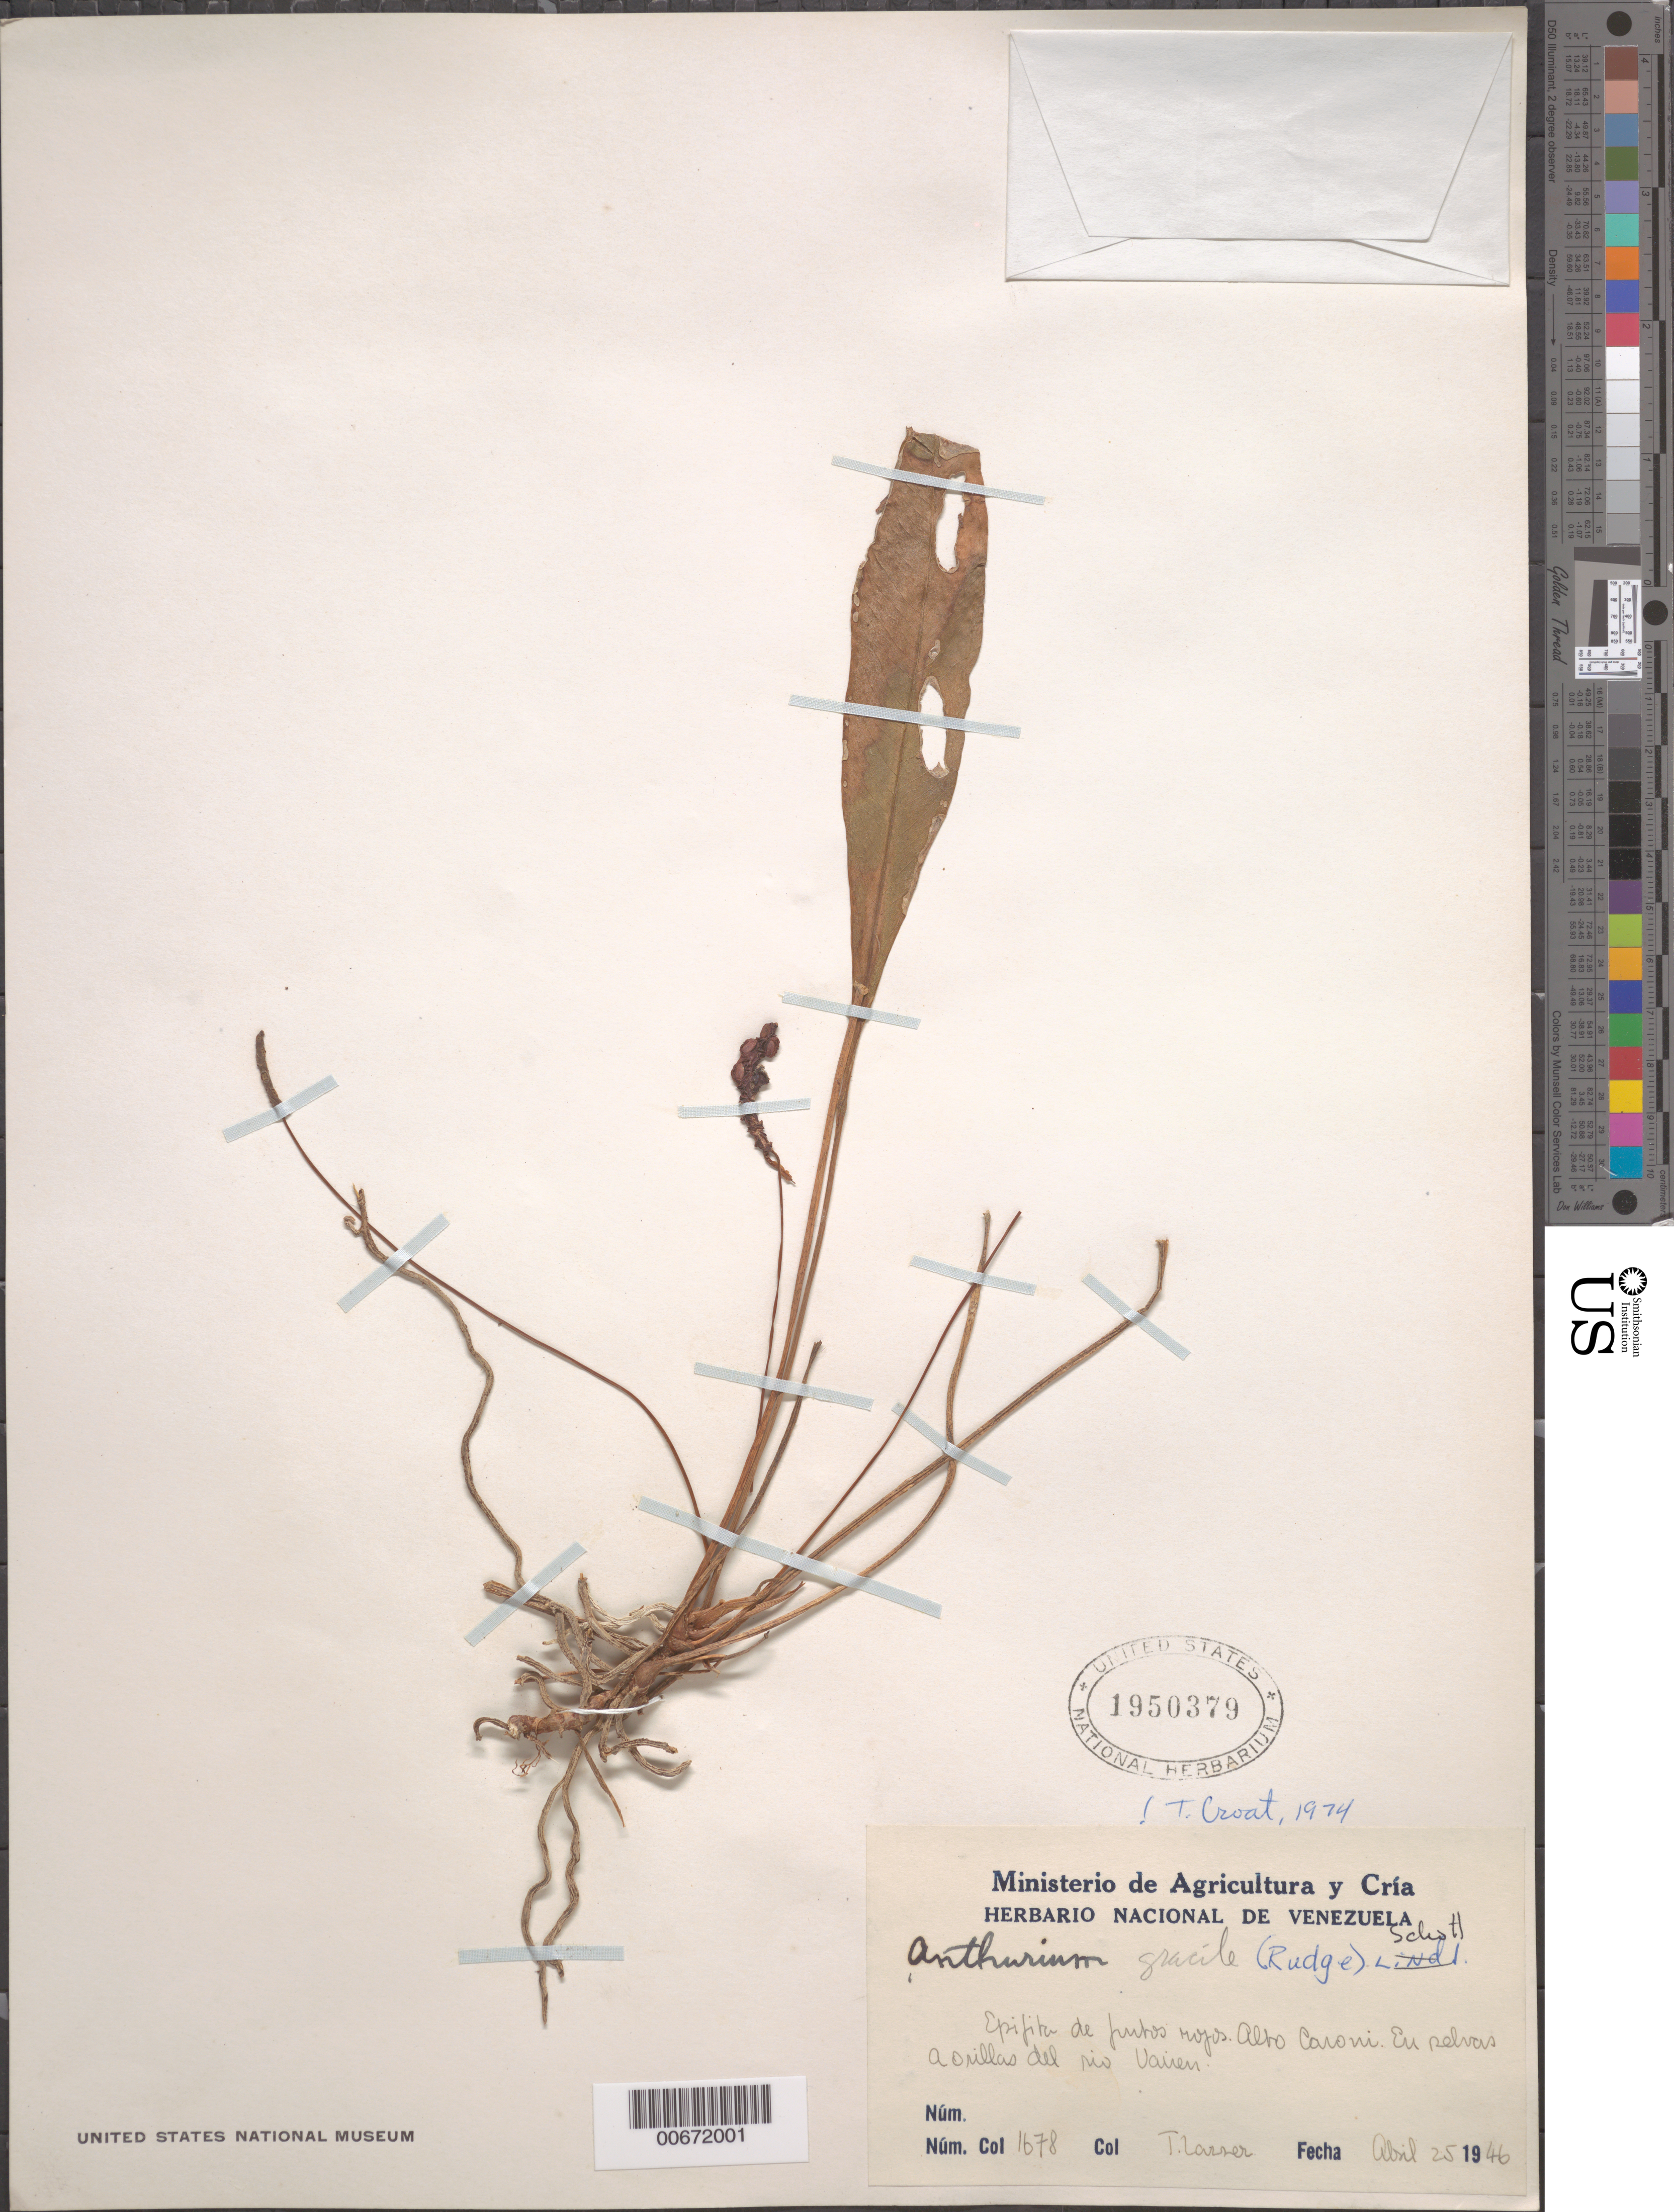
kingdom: Plantae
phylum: Tracheophyta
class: Liliopsida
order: Alismatales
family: Araceae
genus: Anthurium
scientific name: Anthurium gracile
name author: (Rudge) Schott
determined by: Croat, Thomas B., Missouri Botanical Garden (MO)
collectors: T. Lasser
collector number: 1678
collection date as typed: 25-Apr-46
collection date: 1946-04-25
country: Venezuela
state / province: Bolívar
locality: Alto Caroní, Río Uairén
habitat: Forest at bank of rio Vairen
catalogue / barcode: US 1950379